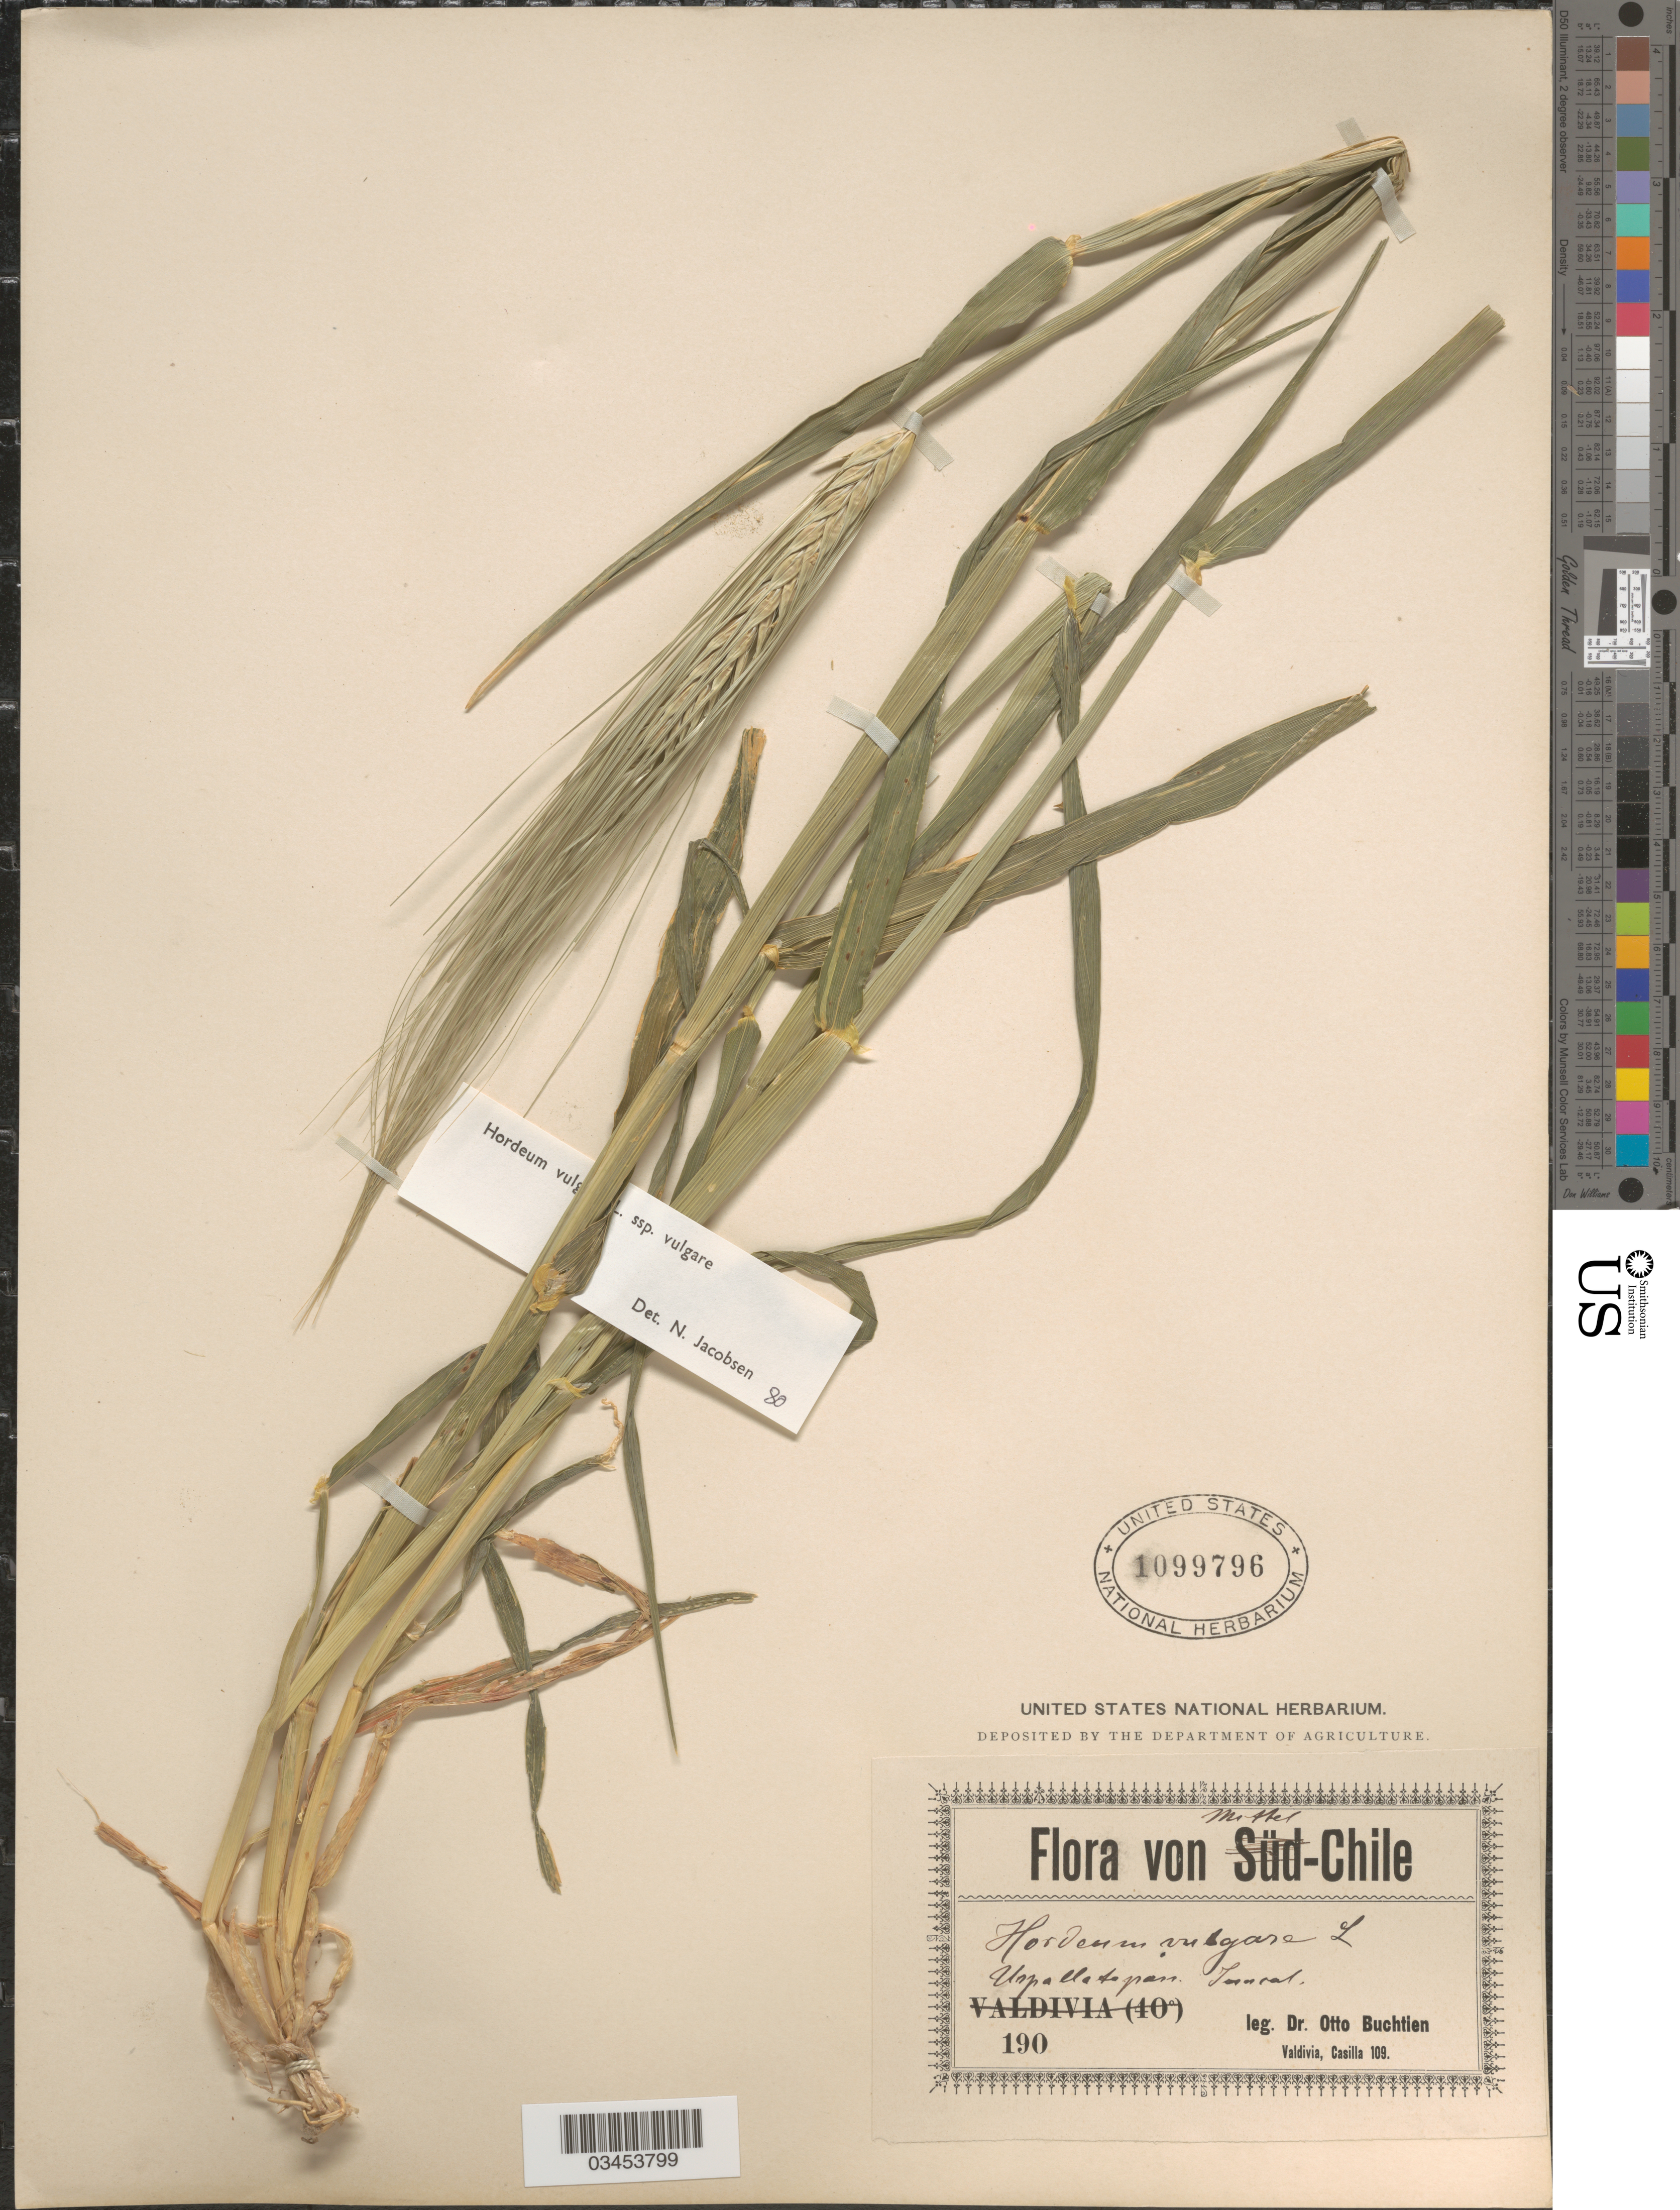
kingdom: Plantae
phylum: Tracheophyta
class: Liliopsida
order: Poales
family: Poaceae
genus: Hordeum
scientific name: Hordeum vulgare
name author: L.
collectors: O. Buchtien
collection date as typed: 190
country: Chile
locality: Mittel-Chile. Uspallatapass Juncal.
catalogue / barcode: US 1099796